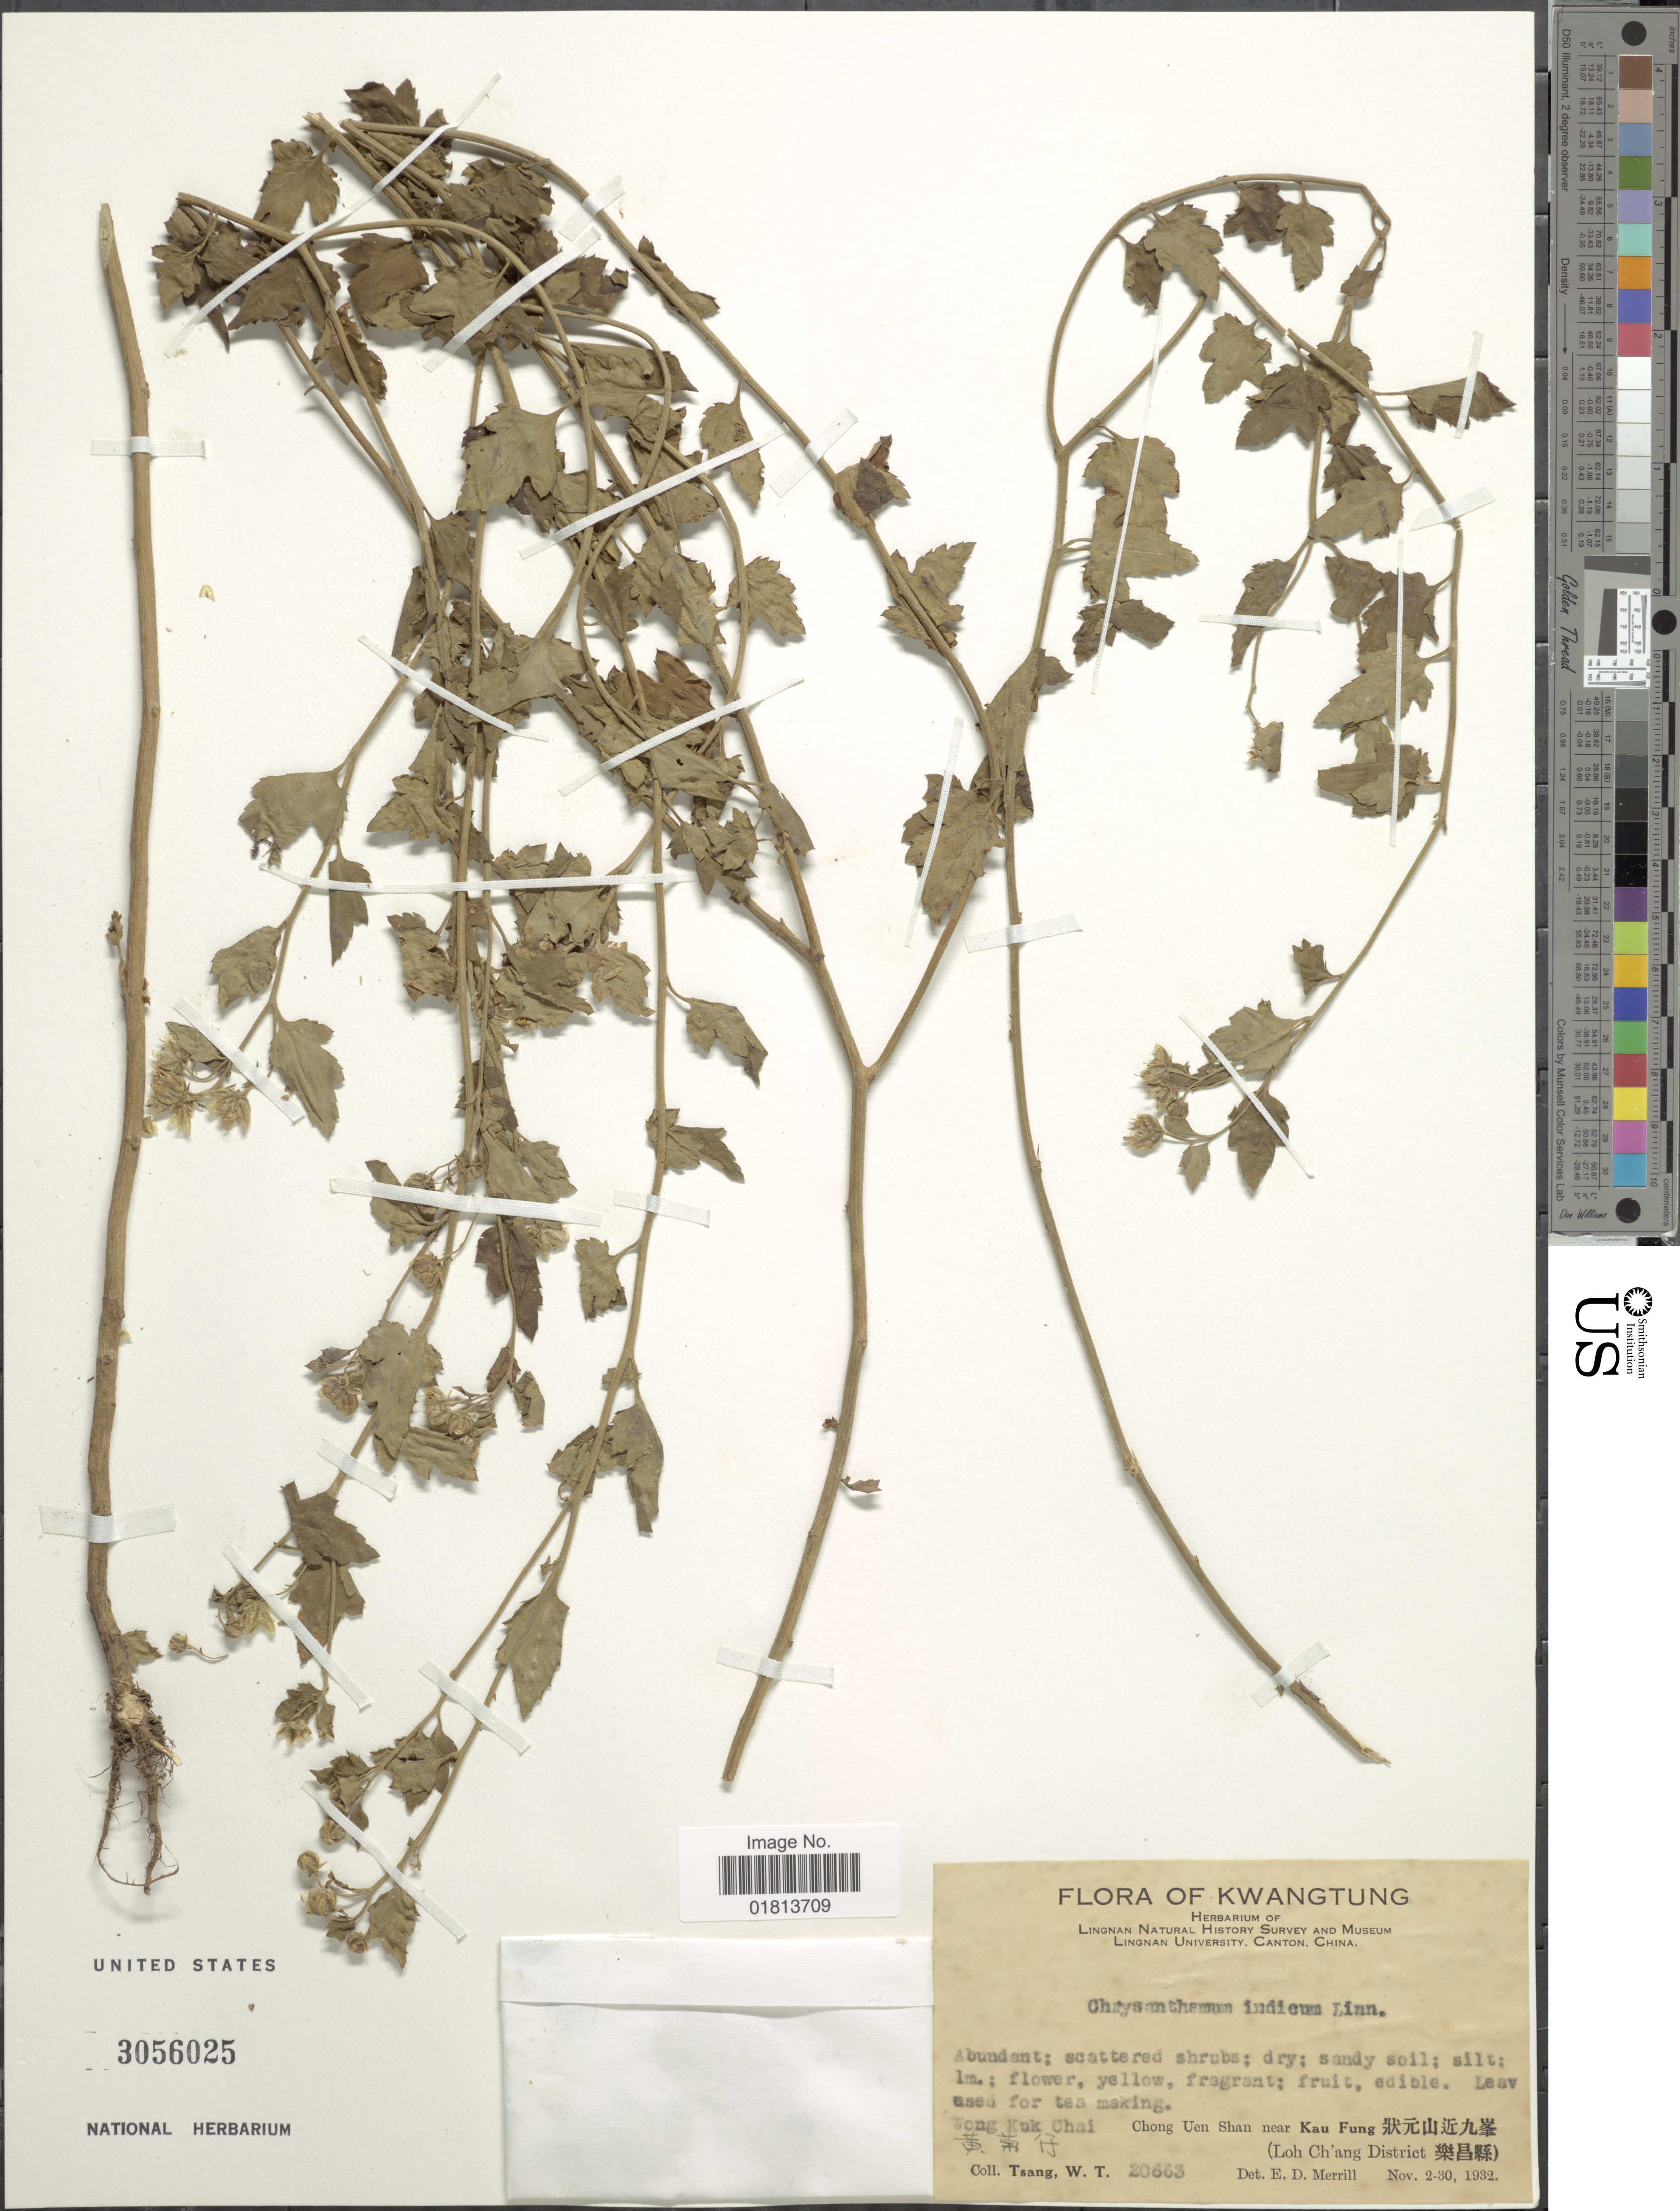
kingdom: Plantae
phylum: Tracheophyta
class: Magnoliopsida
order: Asterales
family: Asteraceae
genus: Dendranthema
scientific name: Dendranthema indicum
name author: (L.) Des Moul.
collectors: W. T. Tsang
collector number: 20663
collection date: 1932-11-02/1932-11-30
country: China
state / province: Guangdong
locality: Kwangtung, Wong Kuk Chai, Chong Uen Shan near Kau Fung, (Loh Ch' ang District)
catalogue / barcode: US 3056025